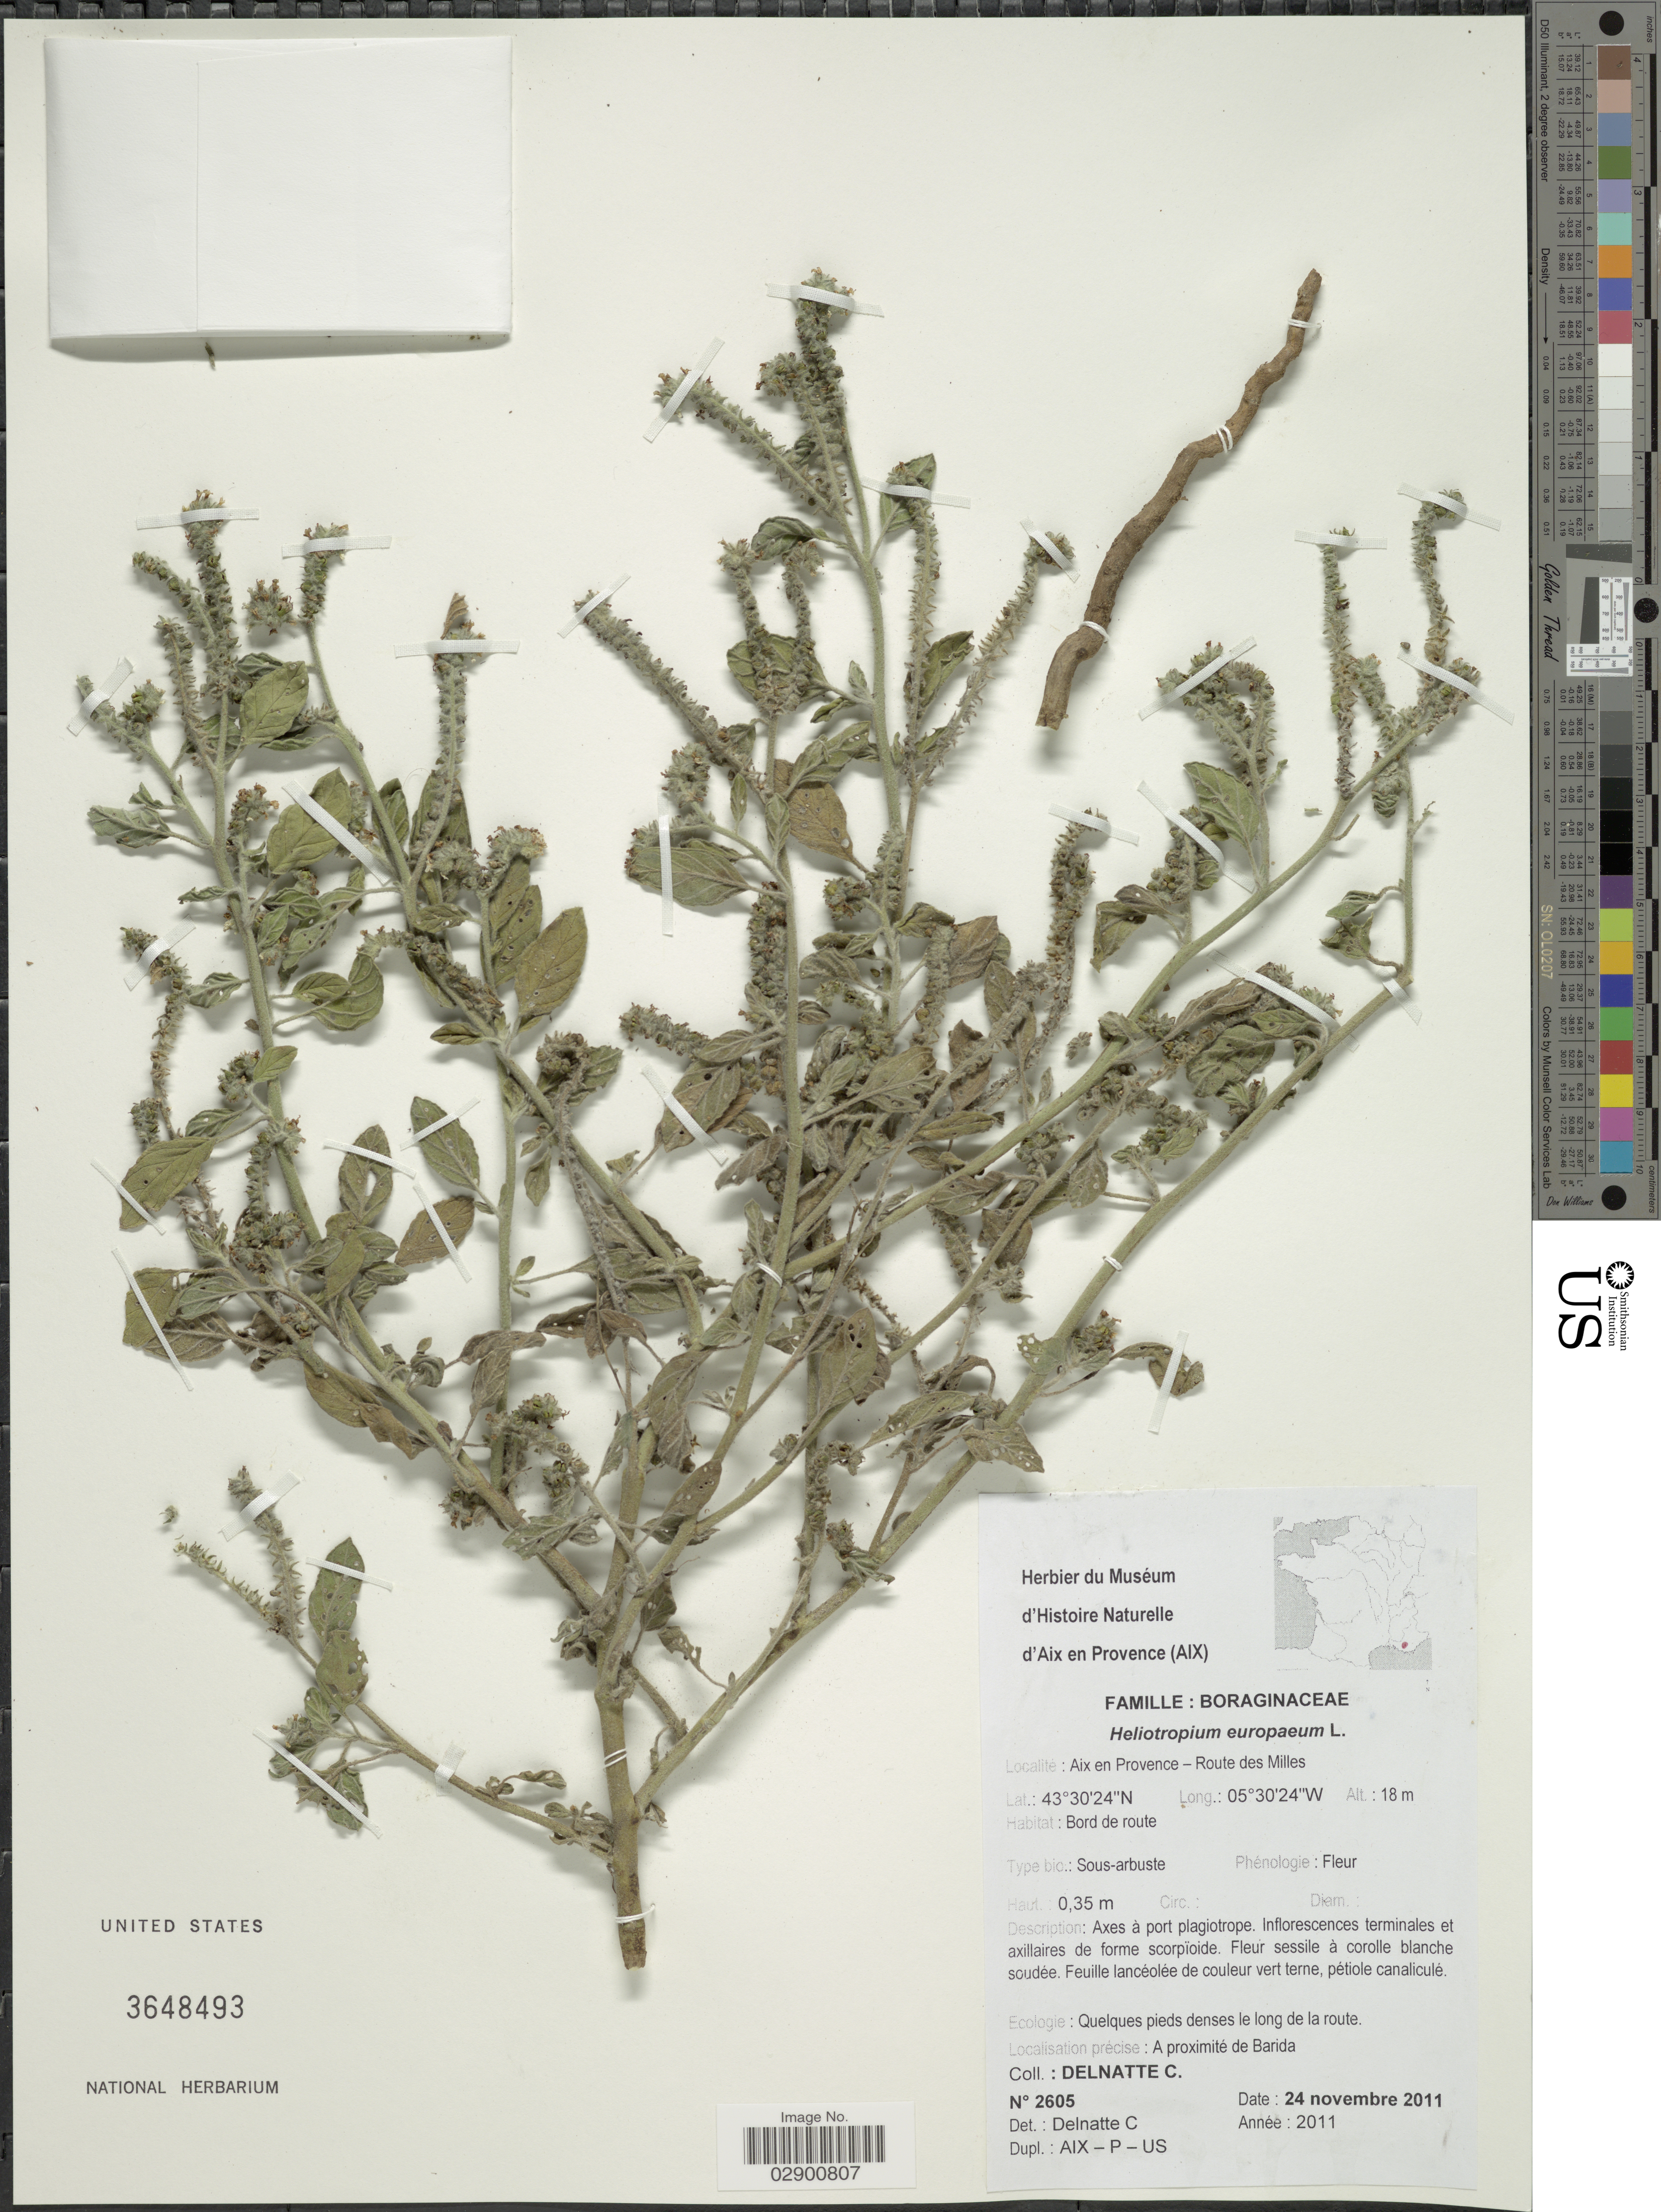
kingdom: Plantae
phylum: Tracheophyta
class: Magnoliopsida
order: Boraginales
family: Heliotropiaceae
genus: Heliotropium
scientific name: Heliotropium europaeum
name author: L.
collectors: C. Delnatte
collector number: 2605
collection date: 2011-11-24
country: France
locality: Aix en Provence - Route des Milles.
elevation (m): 18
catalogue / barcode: US 3648493